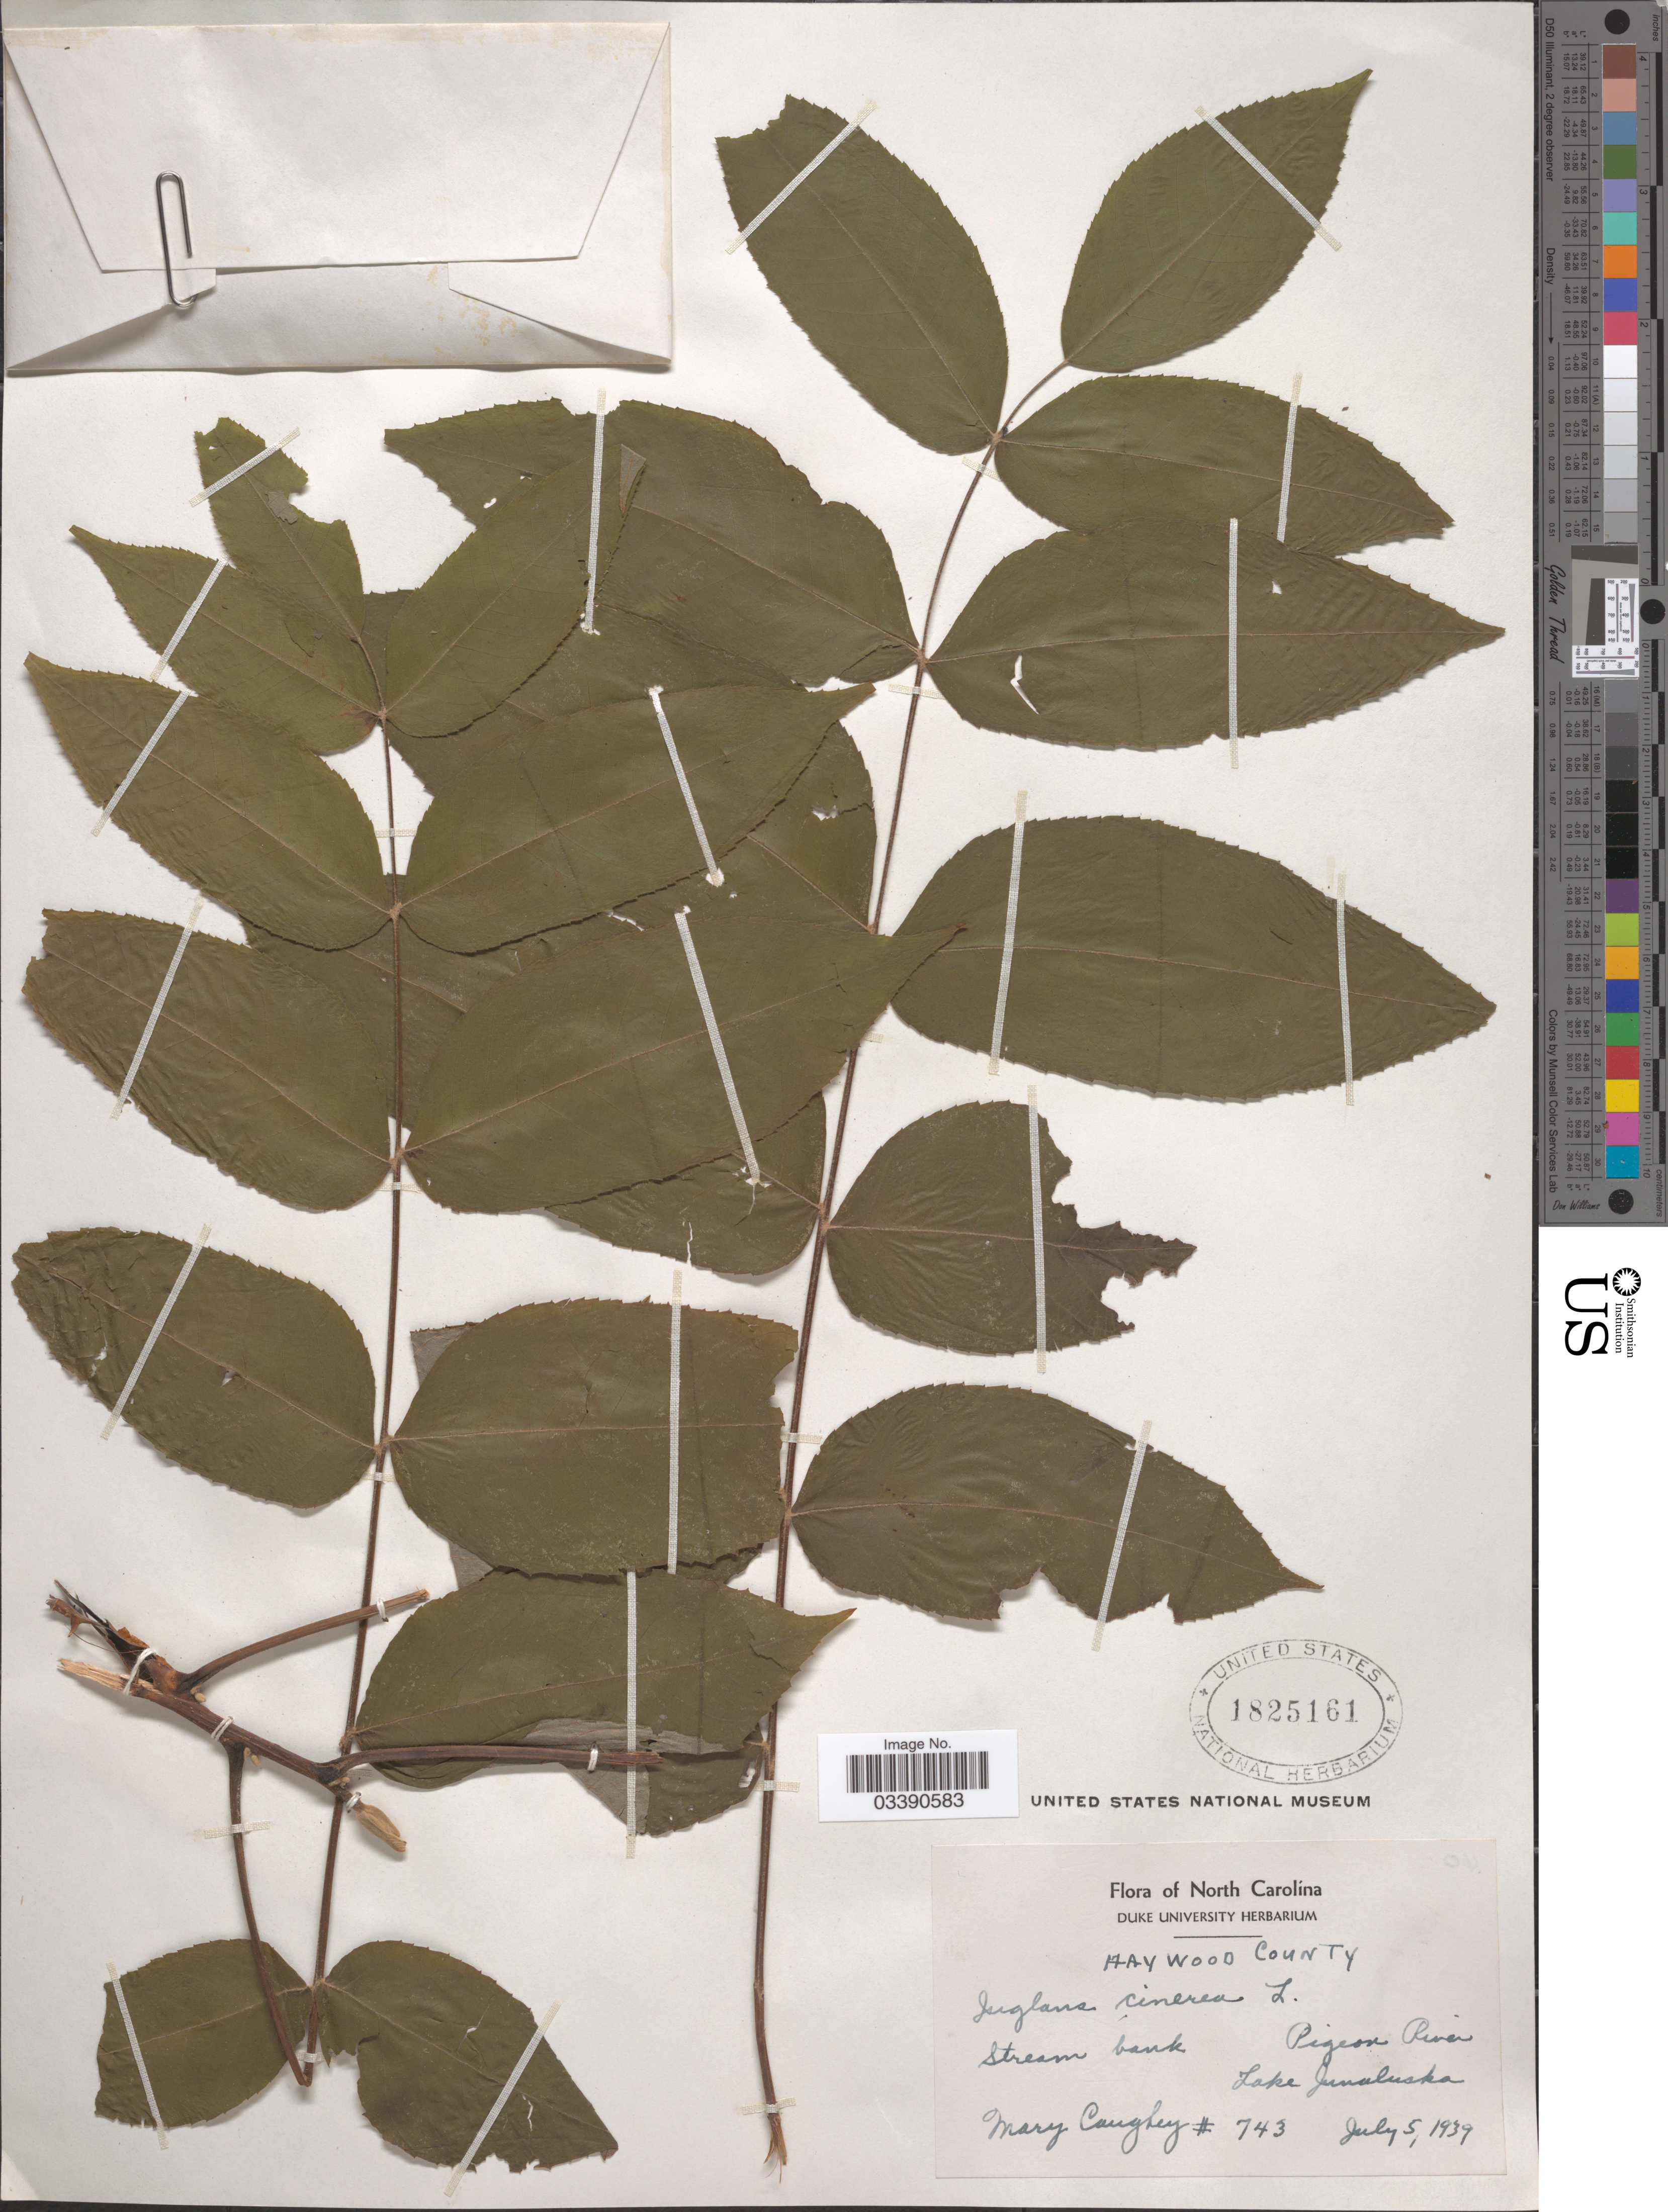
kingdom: Plantae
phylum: Tracheophyta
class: Magnoliopsida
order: Fagales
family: Juglandaceae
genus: Juglans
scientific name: Juglans cinerea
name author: L.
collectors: M. Caughey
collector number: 743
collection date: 1939-07-05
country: United States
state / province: North Carolina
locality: Haywood County. Pigeon River. Lake Junaluska.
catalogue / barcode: US 1825161